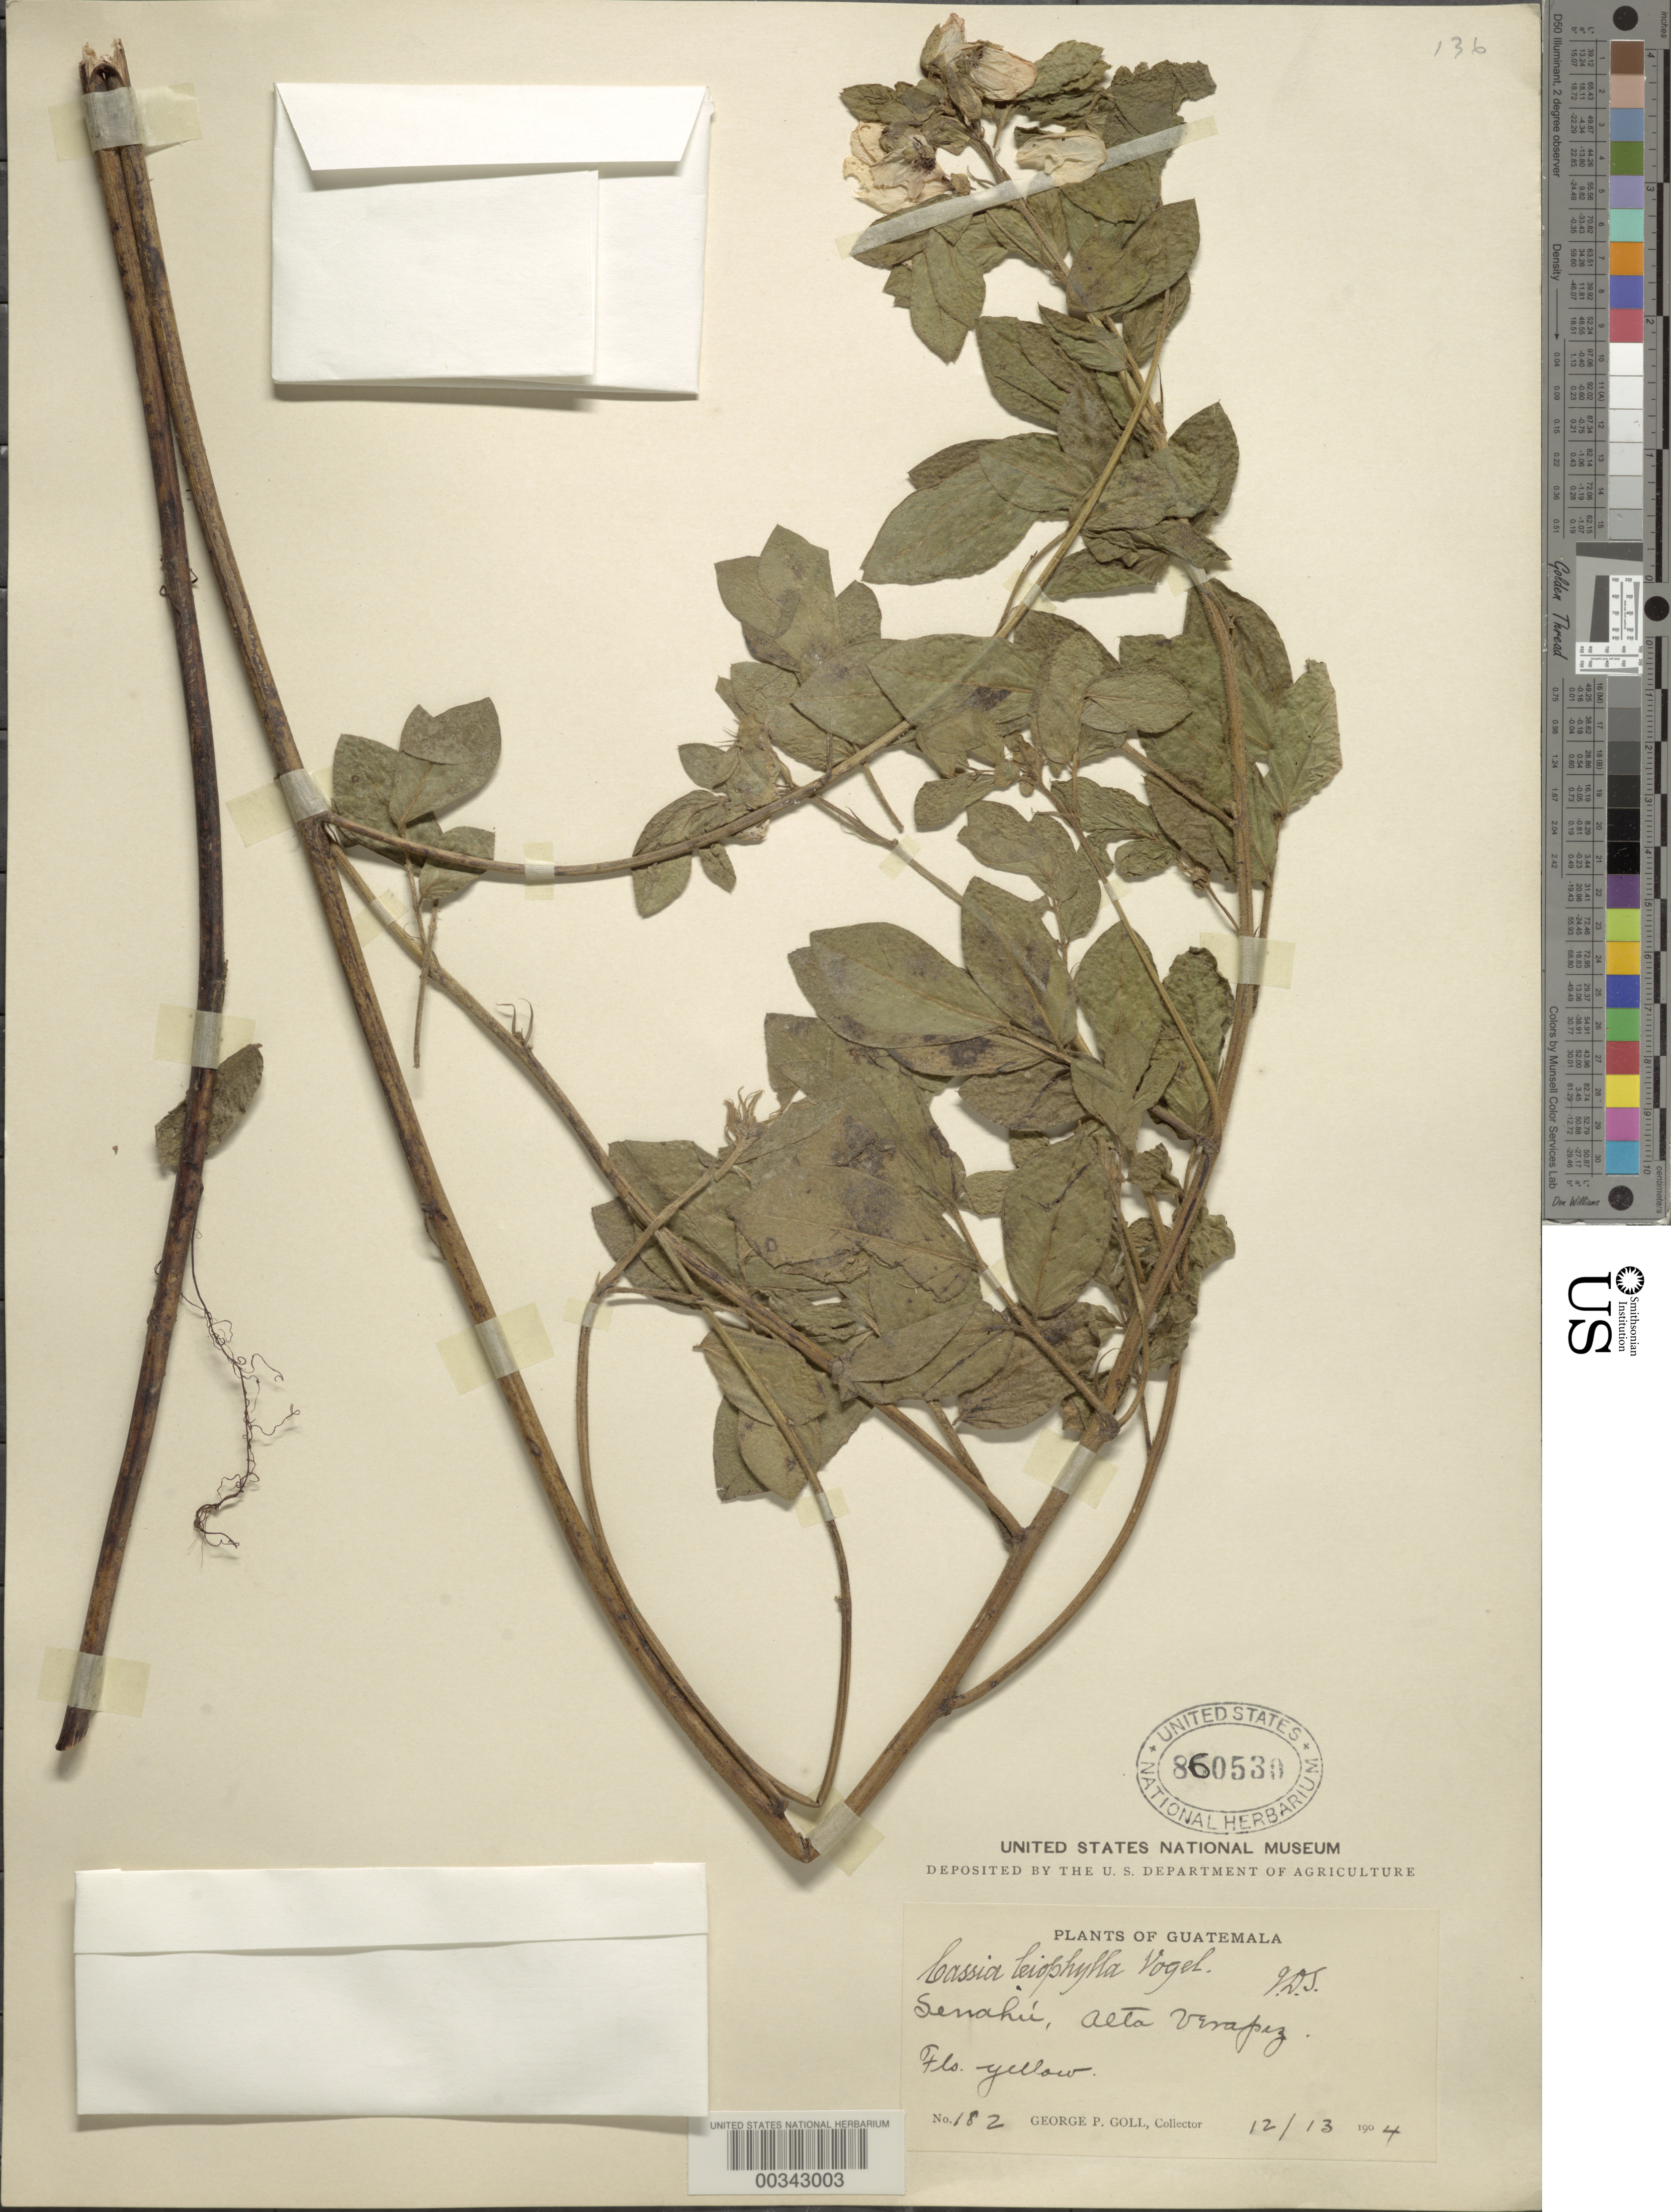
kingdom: Plantae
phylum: Tracheophyta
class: Magnoliopsida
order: Fabales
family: Fabaceae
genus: Senna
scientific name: Senna leiophylla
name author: (Vogel) H.S. Irwin & Barneby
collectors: G. Goll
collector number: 182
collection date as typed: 13 Dec 1904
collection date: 1904-12-13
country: Guatemala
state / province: Alta Verapaz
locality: Senahu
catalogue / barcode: US 860539